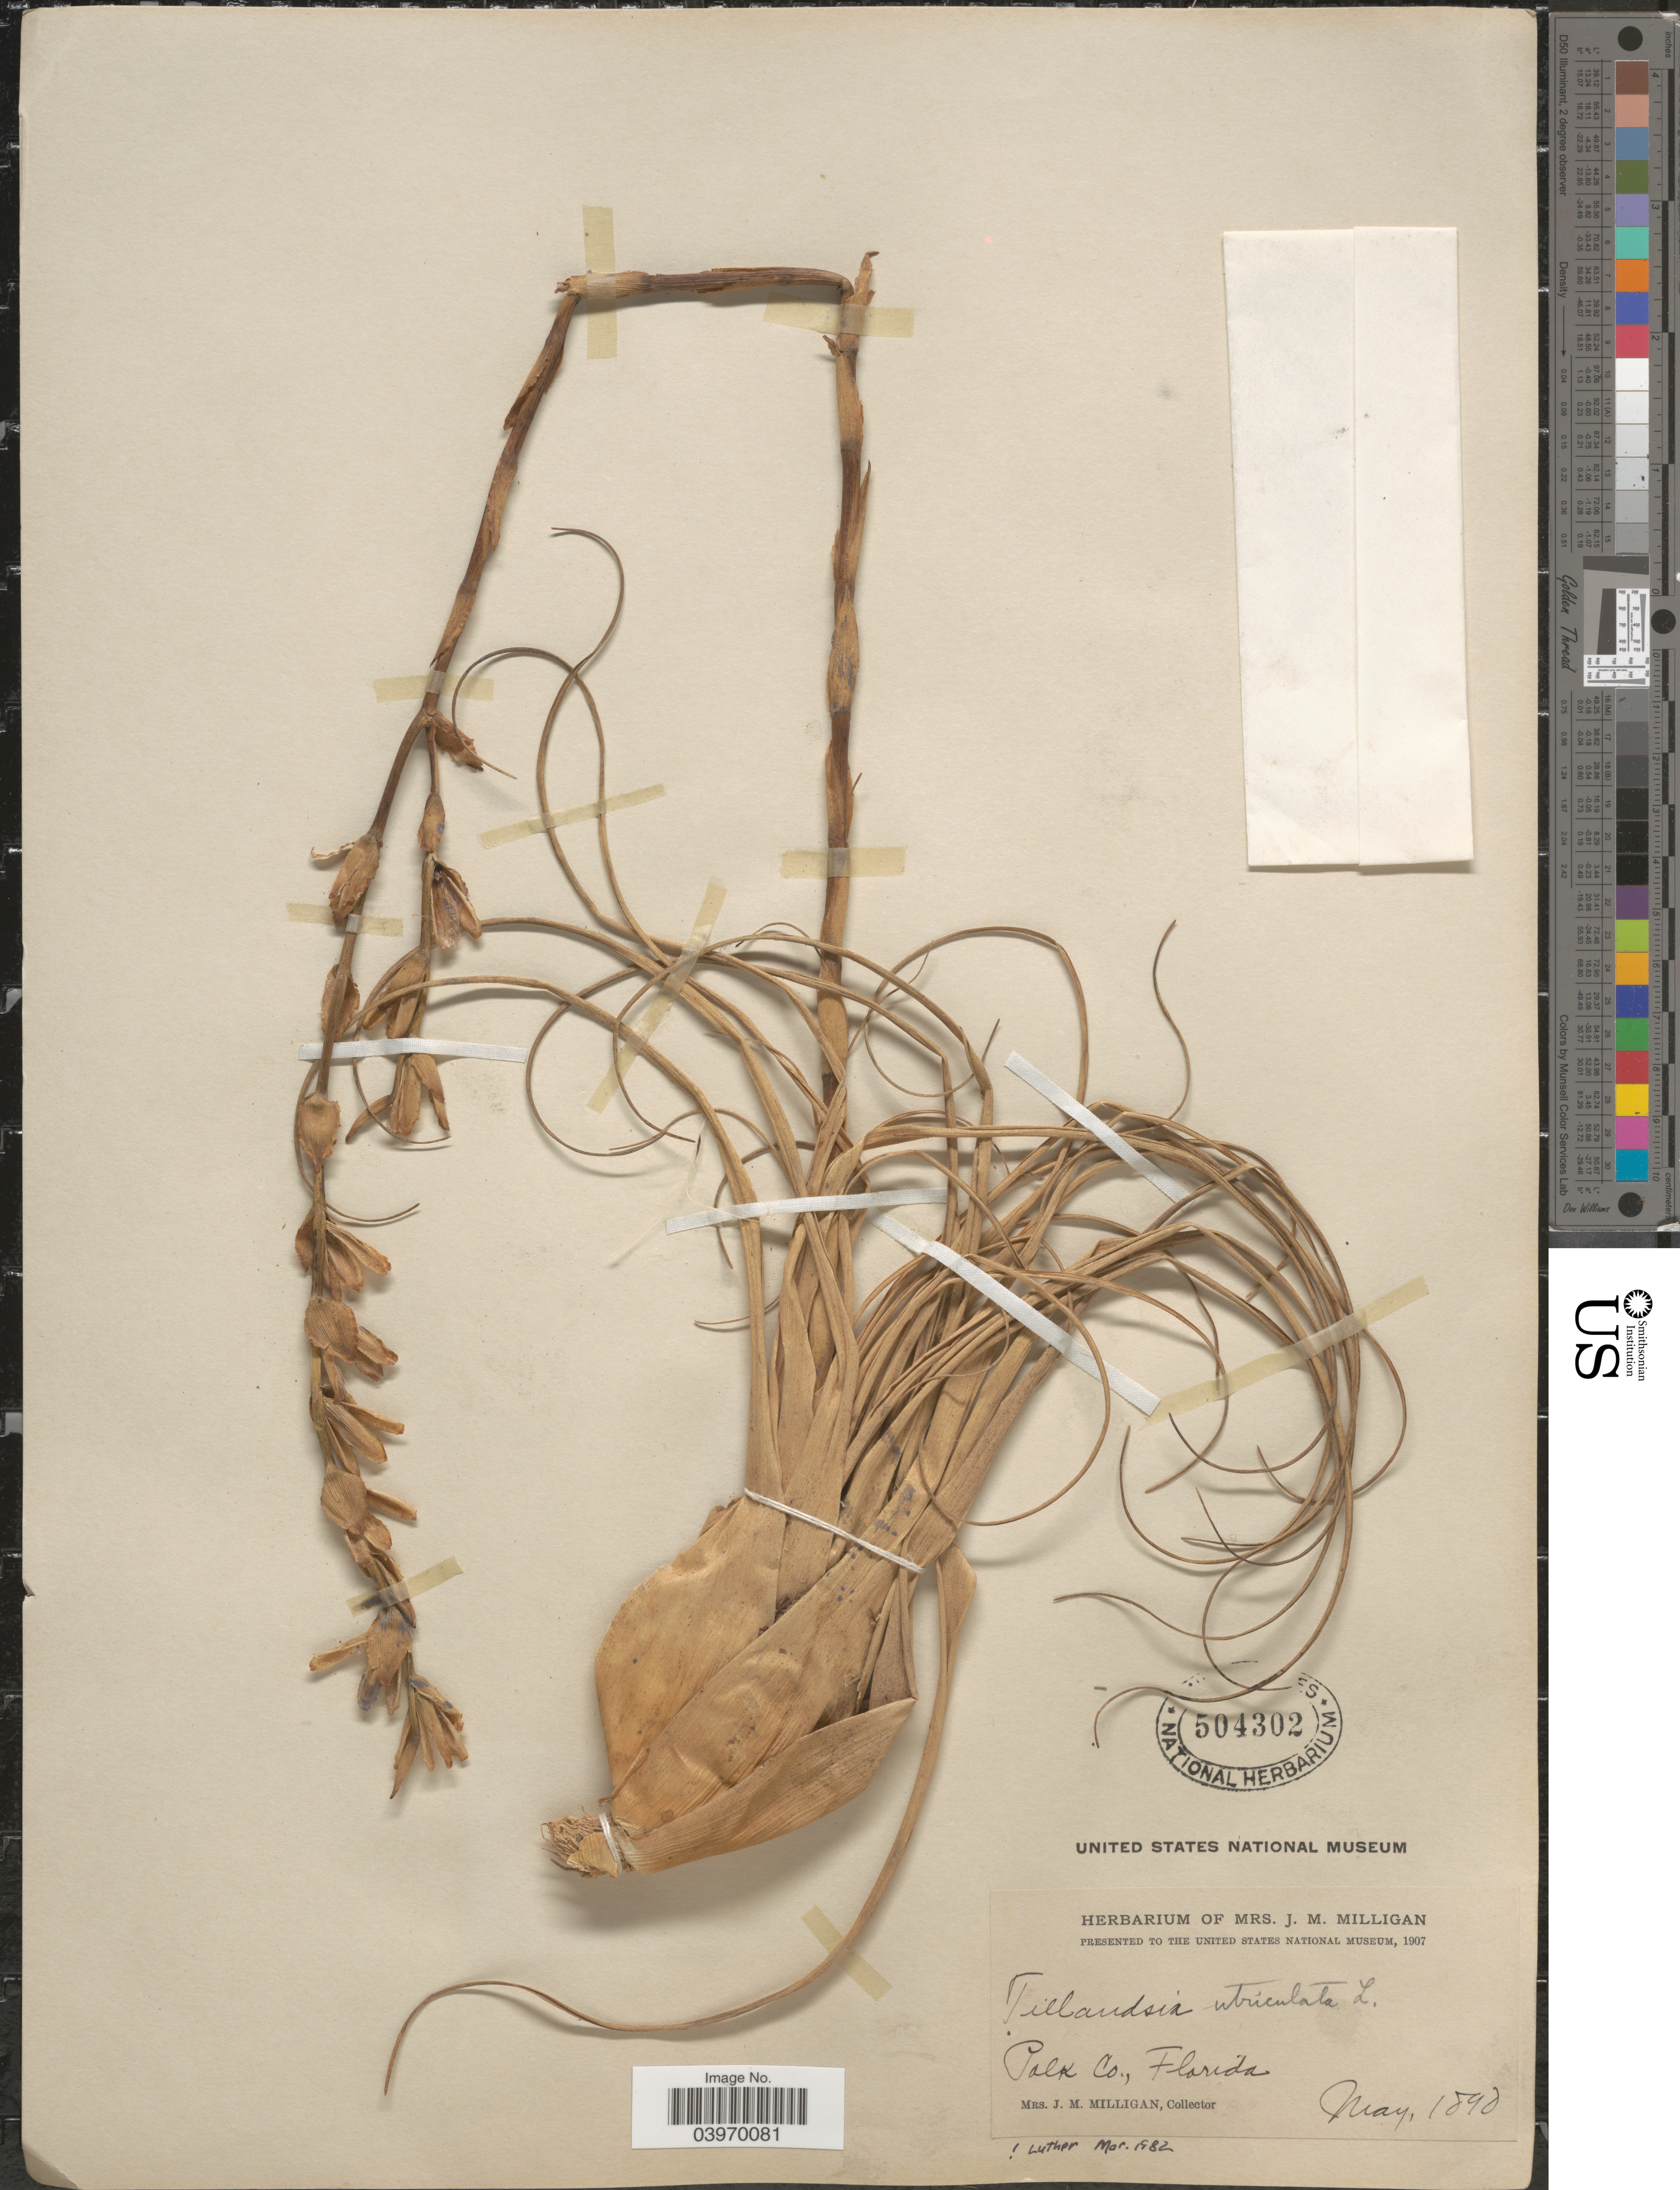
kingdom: Plantae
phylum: Tracheophyta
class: Liliopsida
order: Poales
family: Bromeliaceae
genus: Tillandsia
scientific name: Tillandsia utriculata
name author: L.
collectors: J. Milligan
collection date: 1890-05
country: United States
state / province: Florida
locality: Polk Co.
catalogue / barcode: US 504302